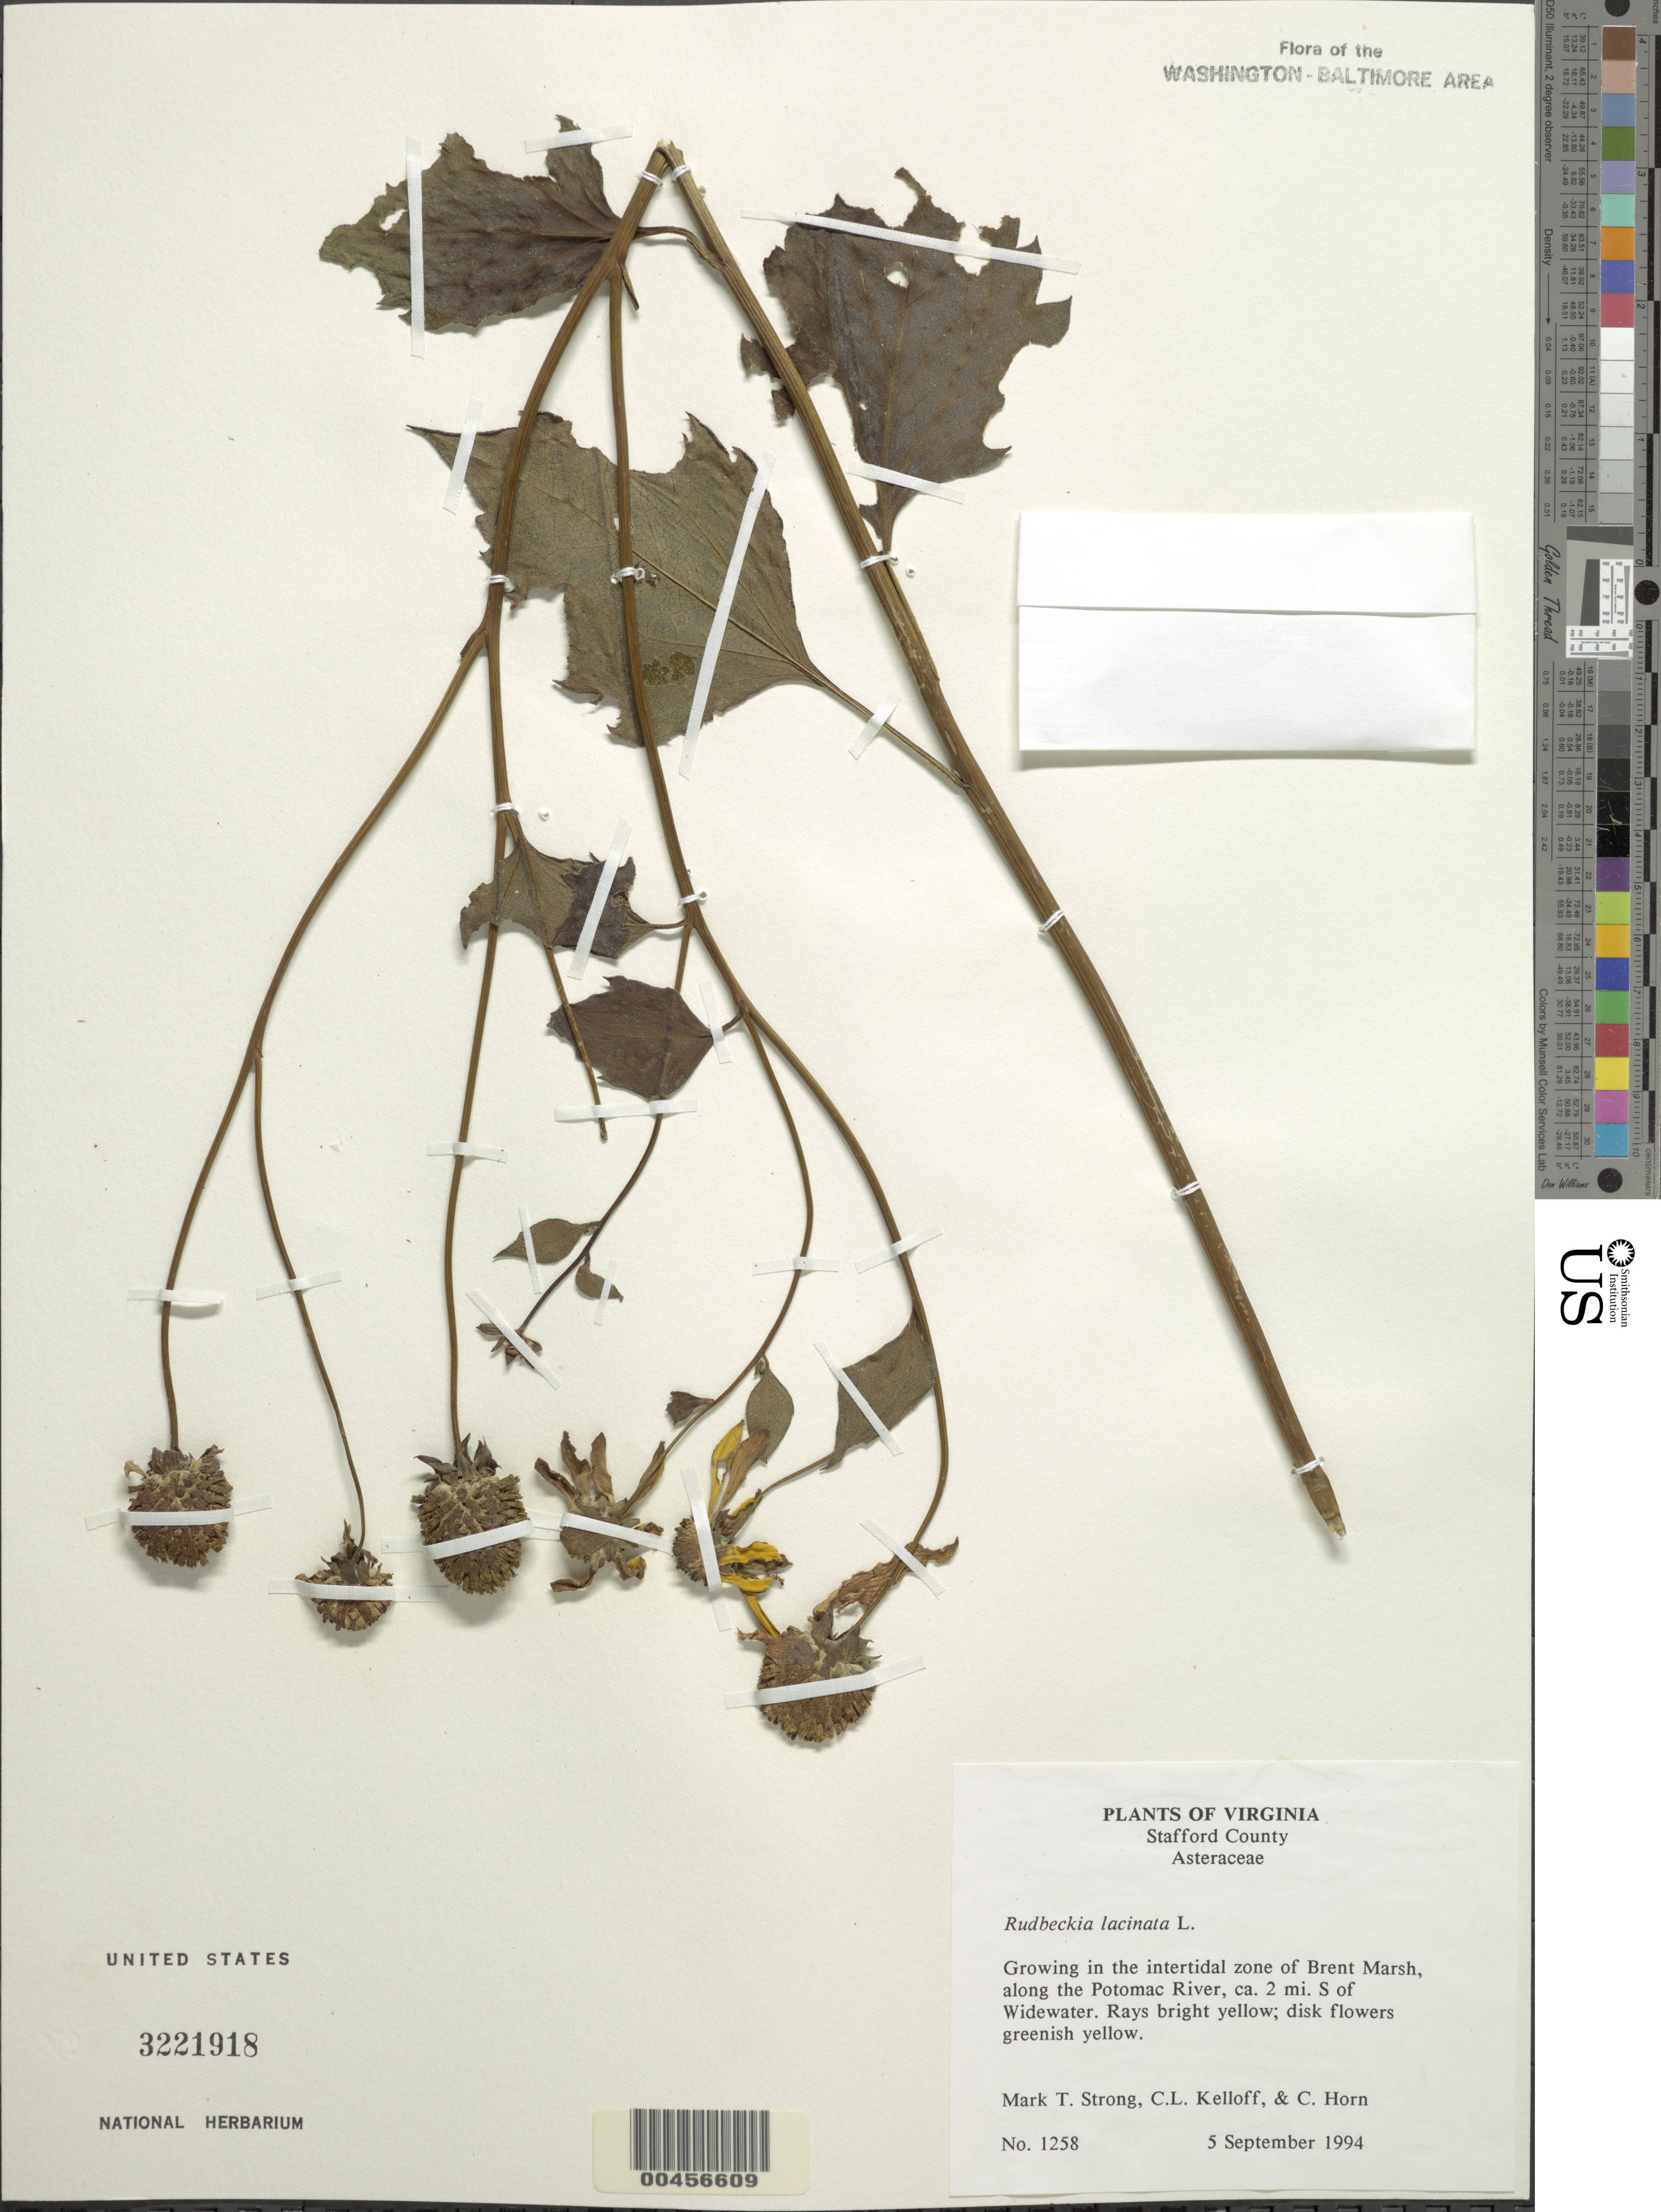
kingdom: Plantae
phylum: Tracheophyta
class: Magnoliopsida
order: Asterales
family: Asteraceae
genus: Rudbeckia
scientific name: Rudbeckia laciniata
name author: L.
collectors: M. T. Strong, C. L. Kelloff & C. Horn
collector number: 1258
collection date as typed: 05 Sep 1994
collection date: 1994-09-05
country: United States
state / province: Virginia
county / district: Stafford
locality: Brent Marsh along the Potomac River, S of Widewater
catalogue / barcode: US 3221918